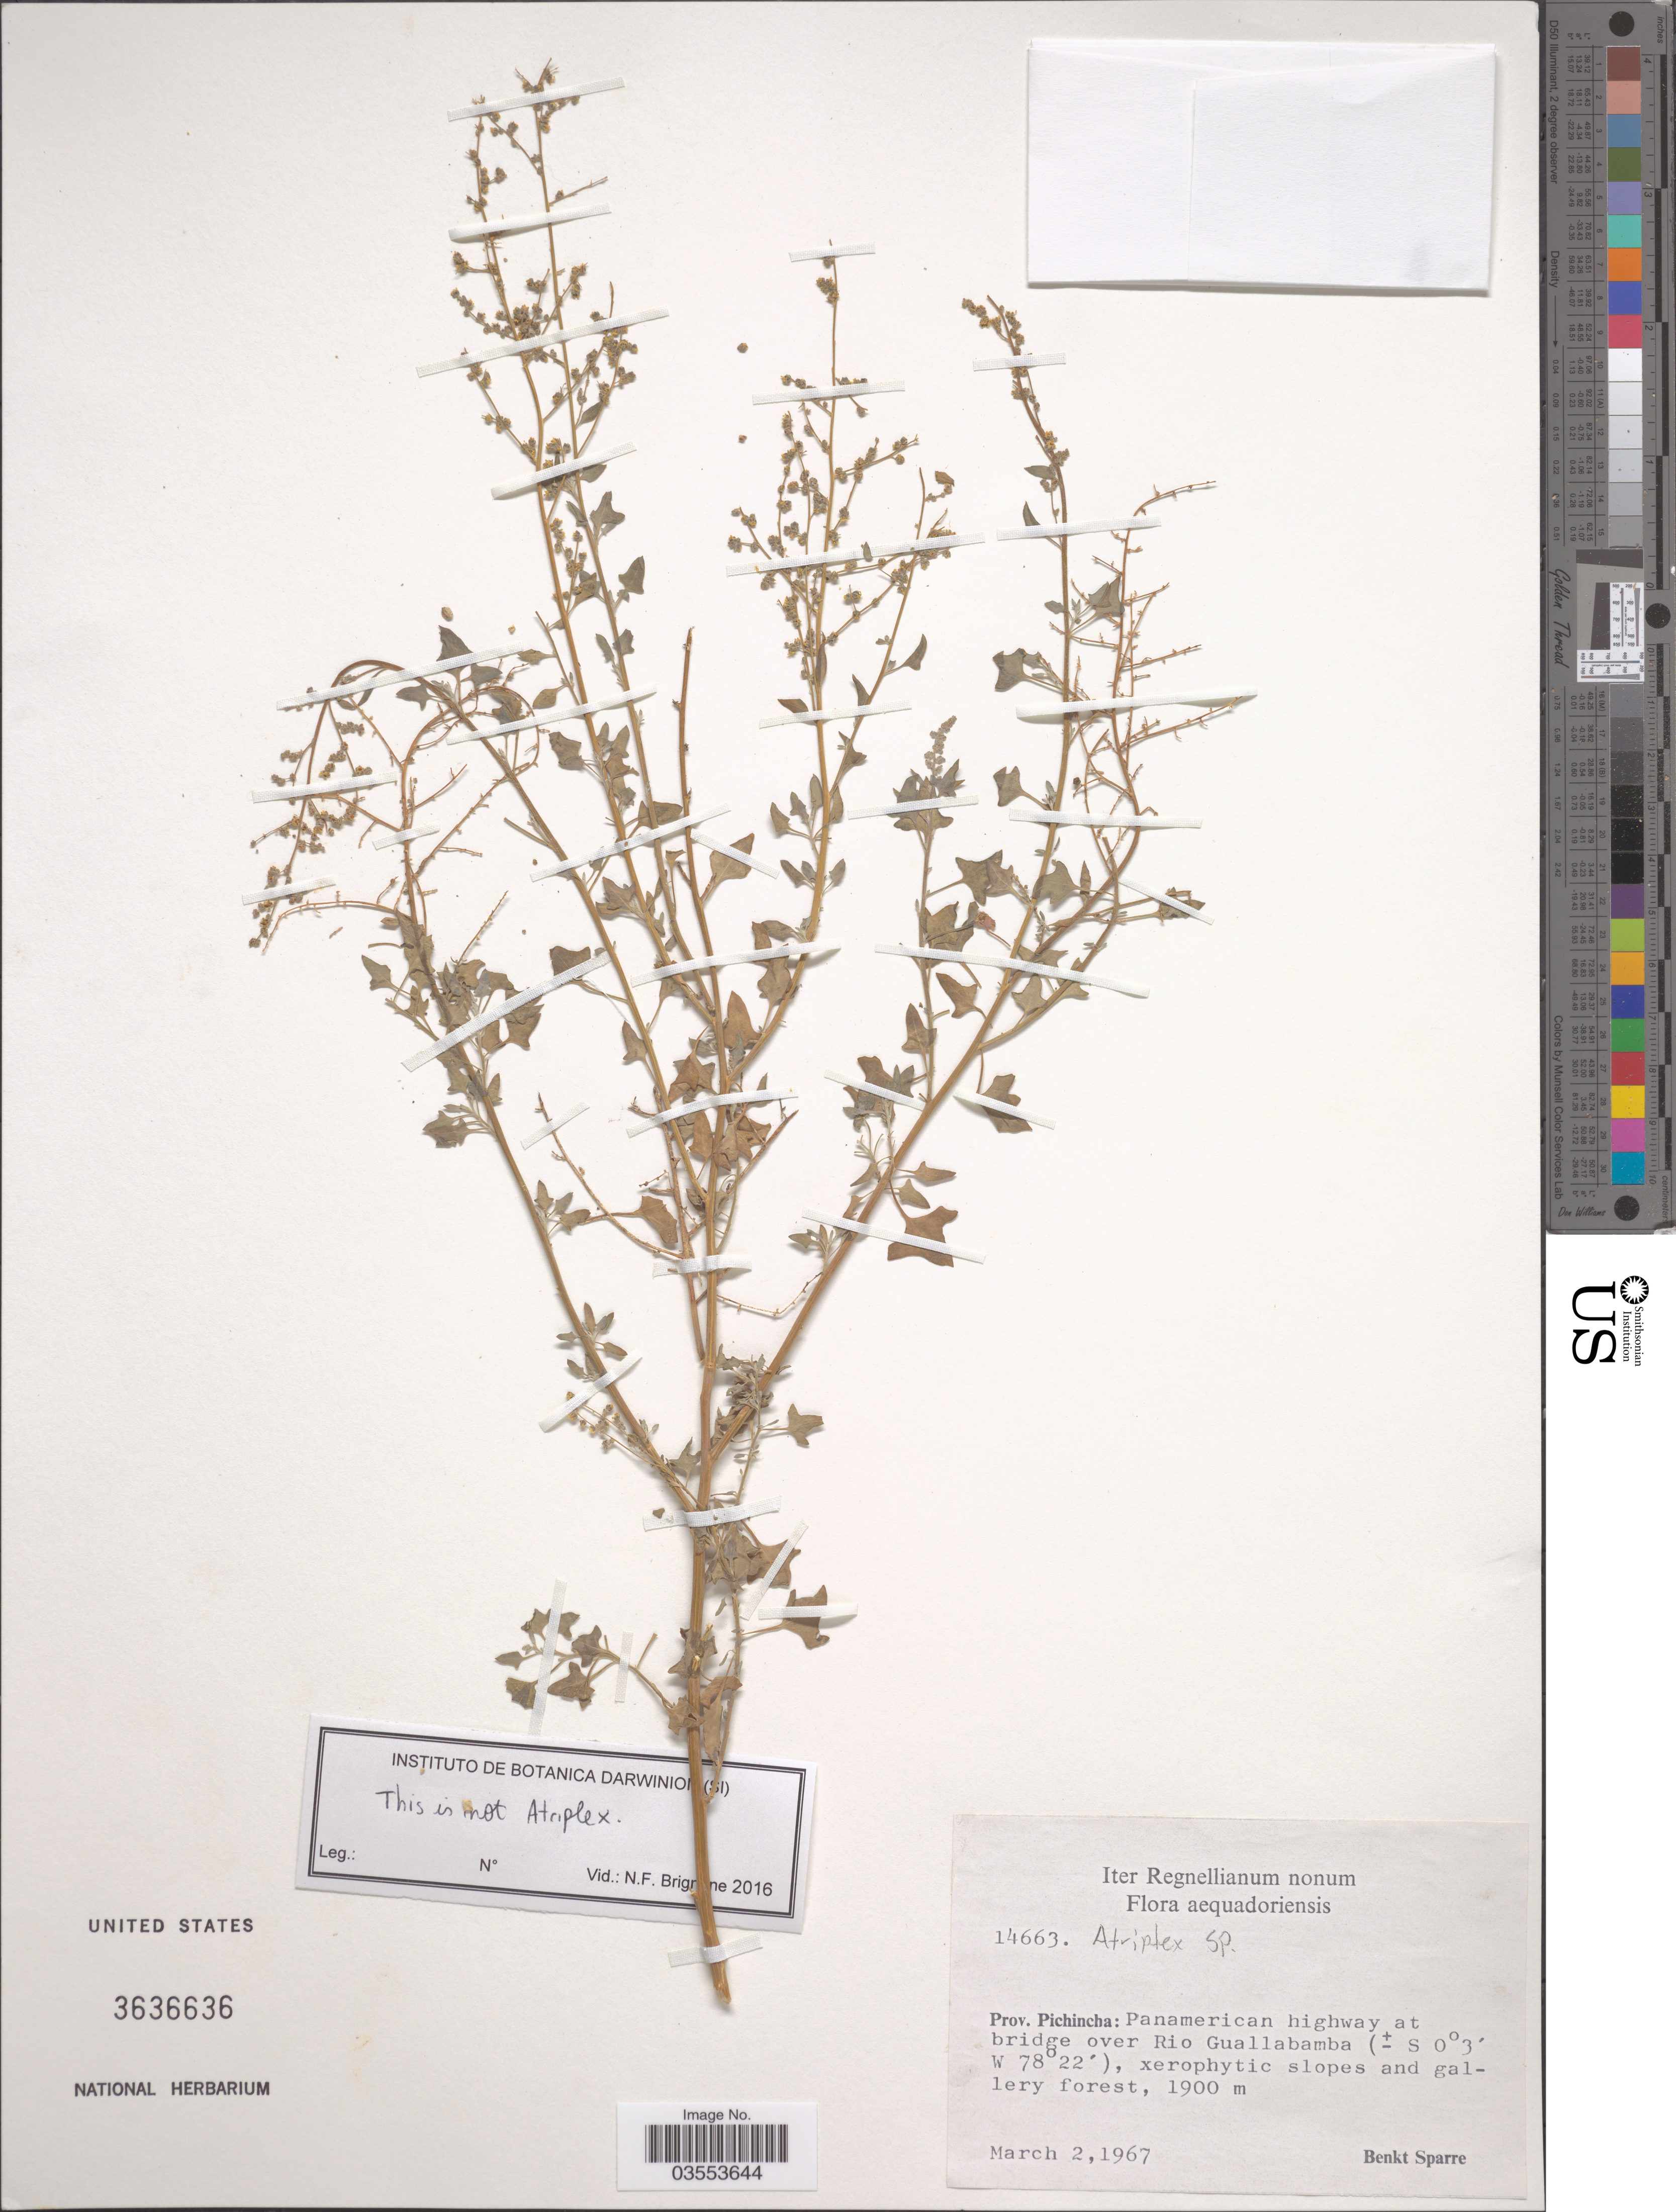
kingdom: Plantae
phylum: Tracheophyta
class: Magnoliopsida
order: Caryophyllales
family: Amaranthaceae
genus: Atriplex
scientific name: Atriplex sp.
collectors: B. Sparre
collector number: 14663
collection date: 1967-03-02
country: Ecuador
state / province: Pichincha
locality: Aequadoriensis. Panamerican highway at bridge over Rio Guallabamba.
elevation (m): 1900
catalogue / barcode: US 3636636